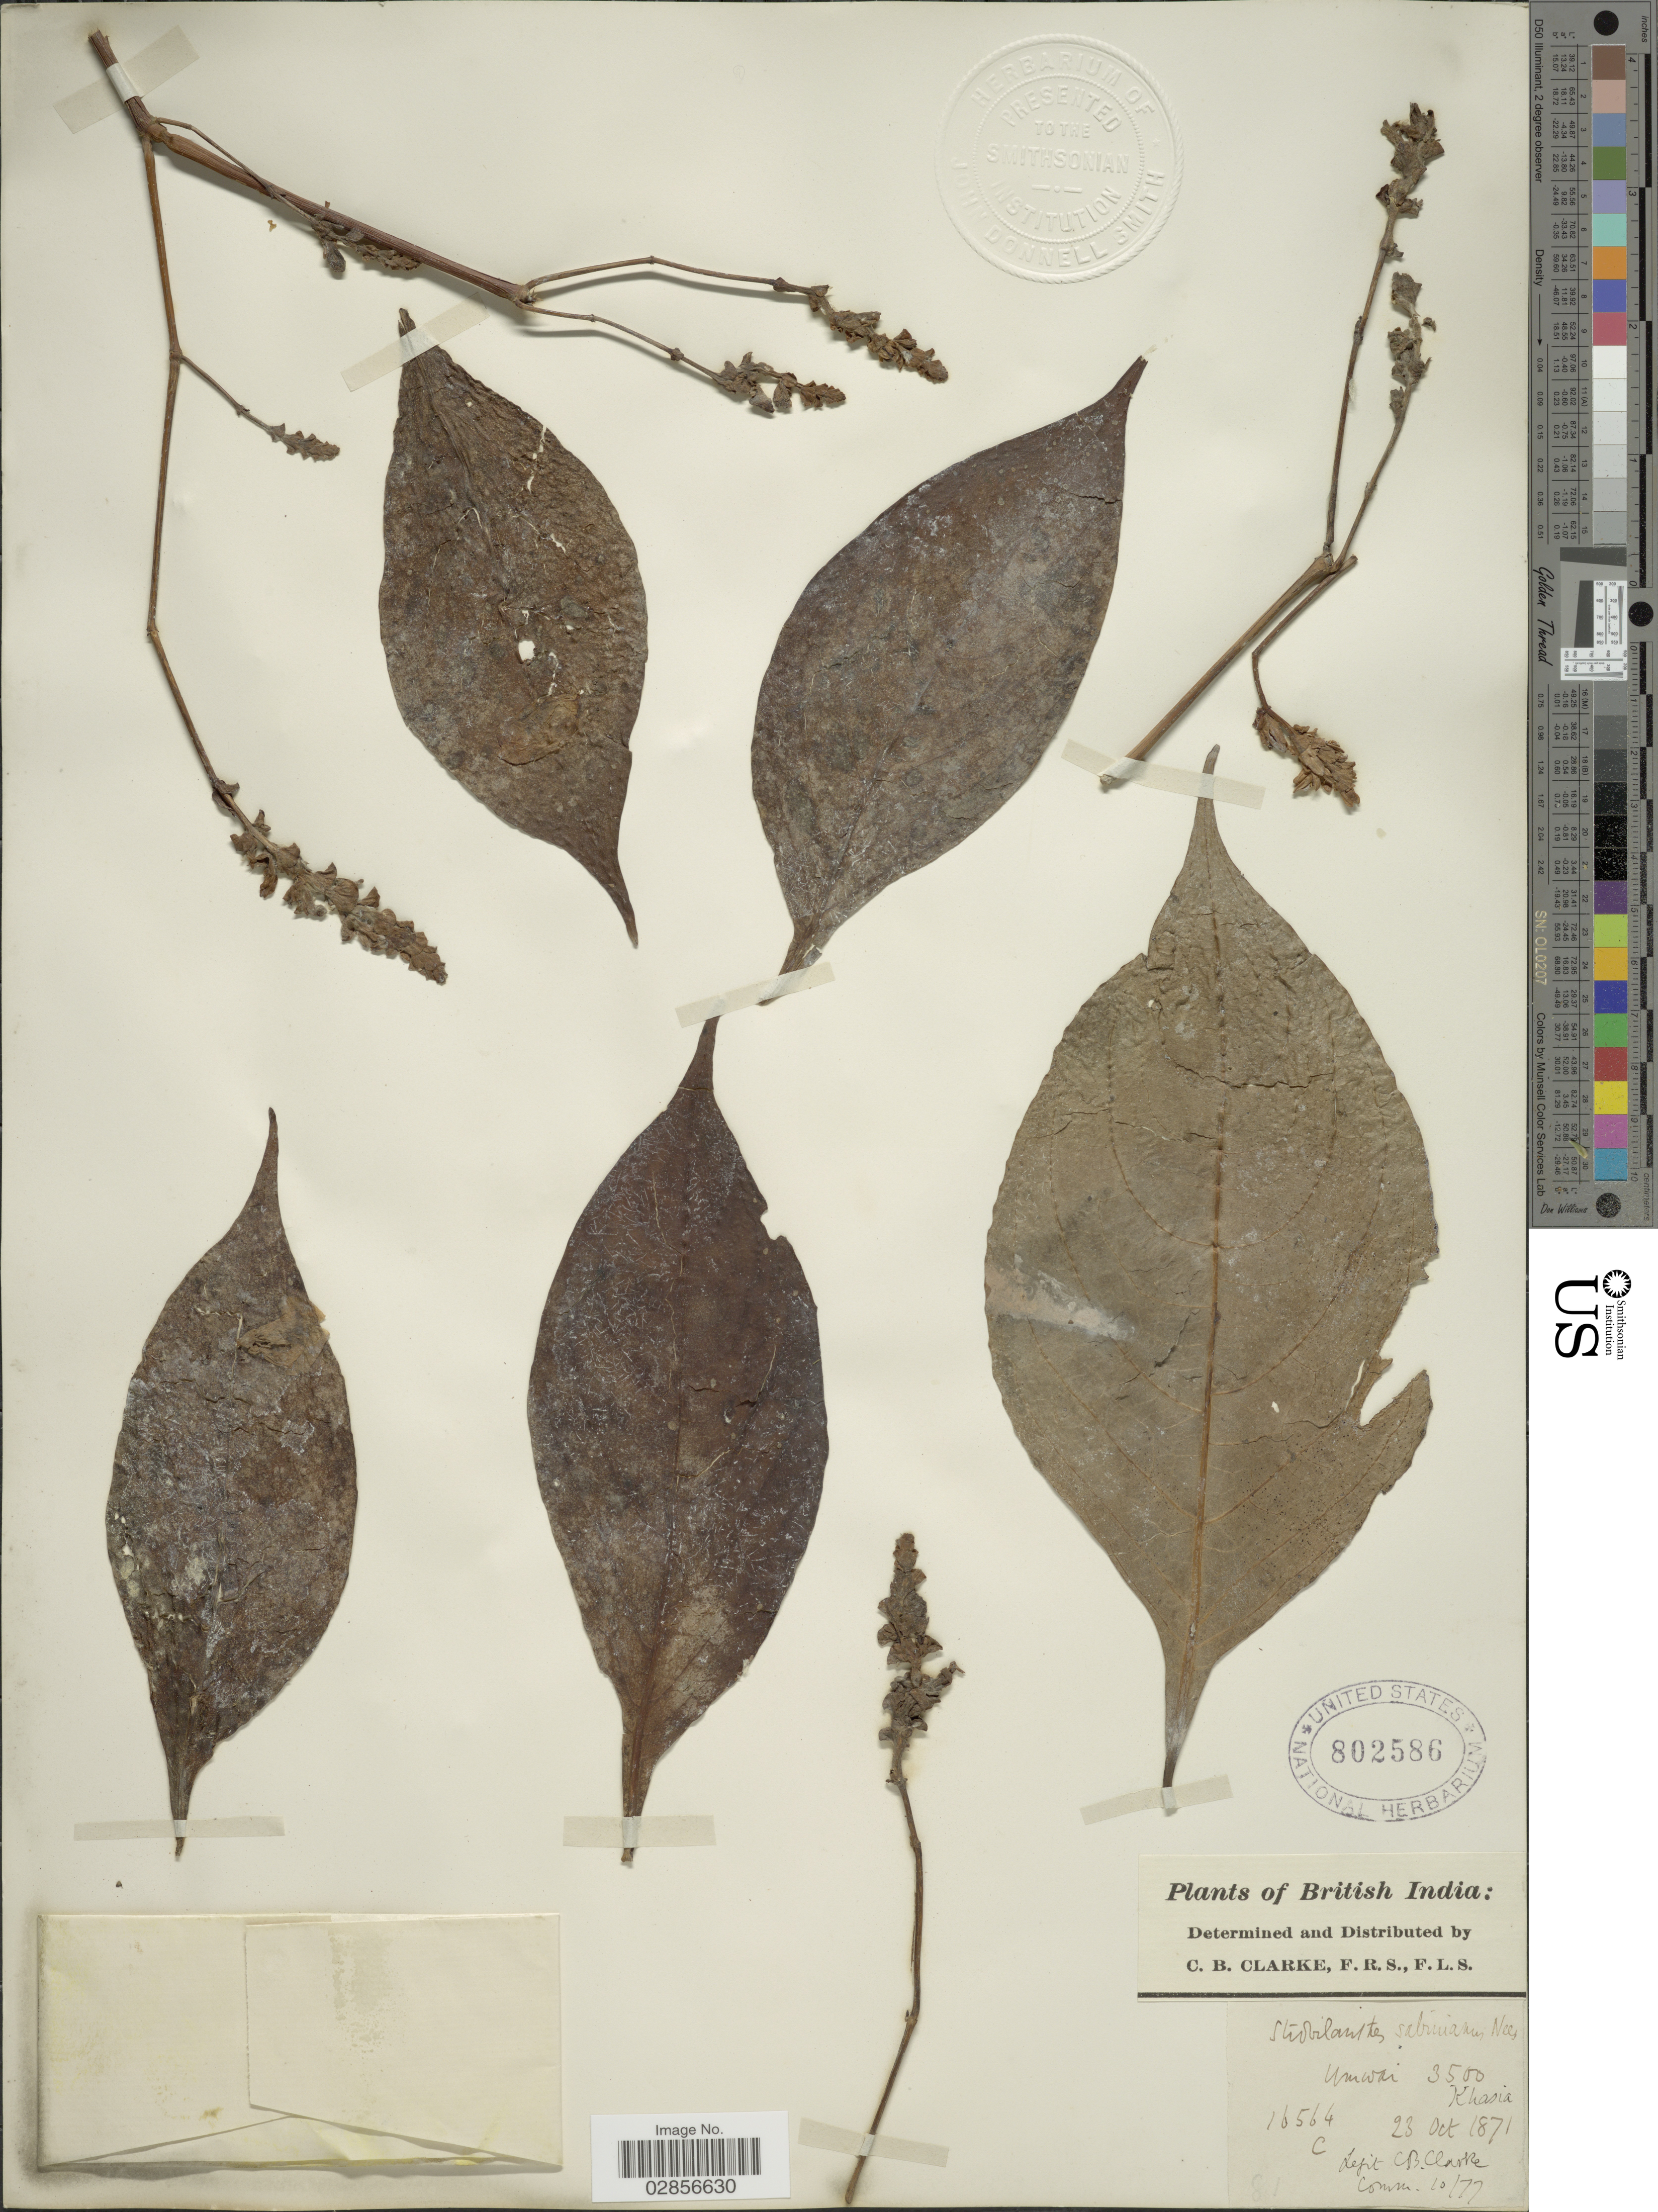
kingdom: Plantae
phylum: Tracheophyta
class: Magnoliopsida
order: Lamiales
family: Acanthaceae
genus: Strobilanthes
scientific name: Strobilanthes sabiniana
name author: Nees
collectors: C. B. Clarke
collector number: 16564C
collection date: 1871-10-23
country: India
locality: British India, Umwai, Khasia.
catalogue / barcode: US 802586